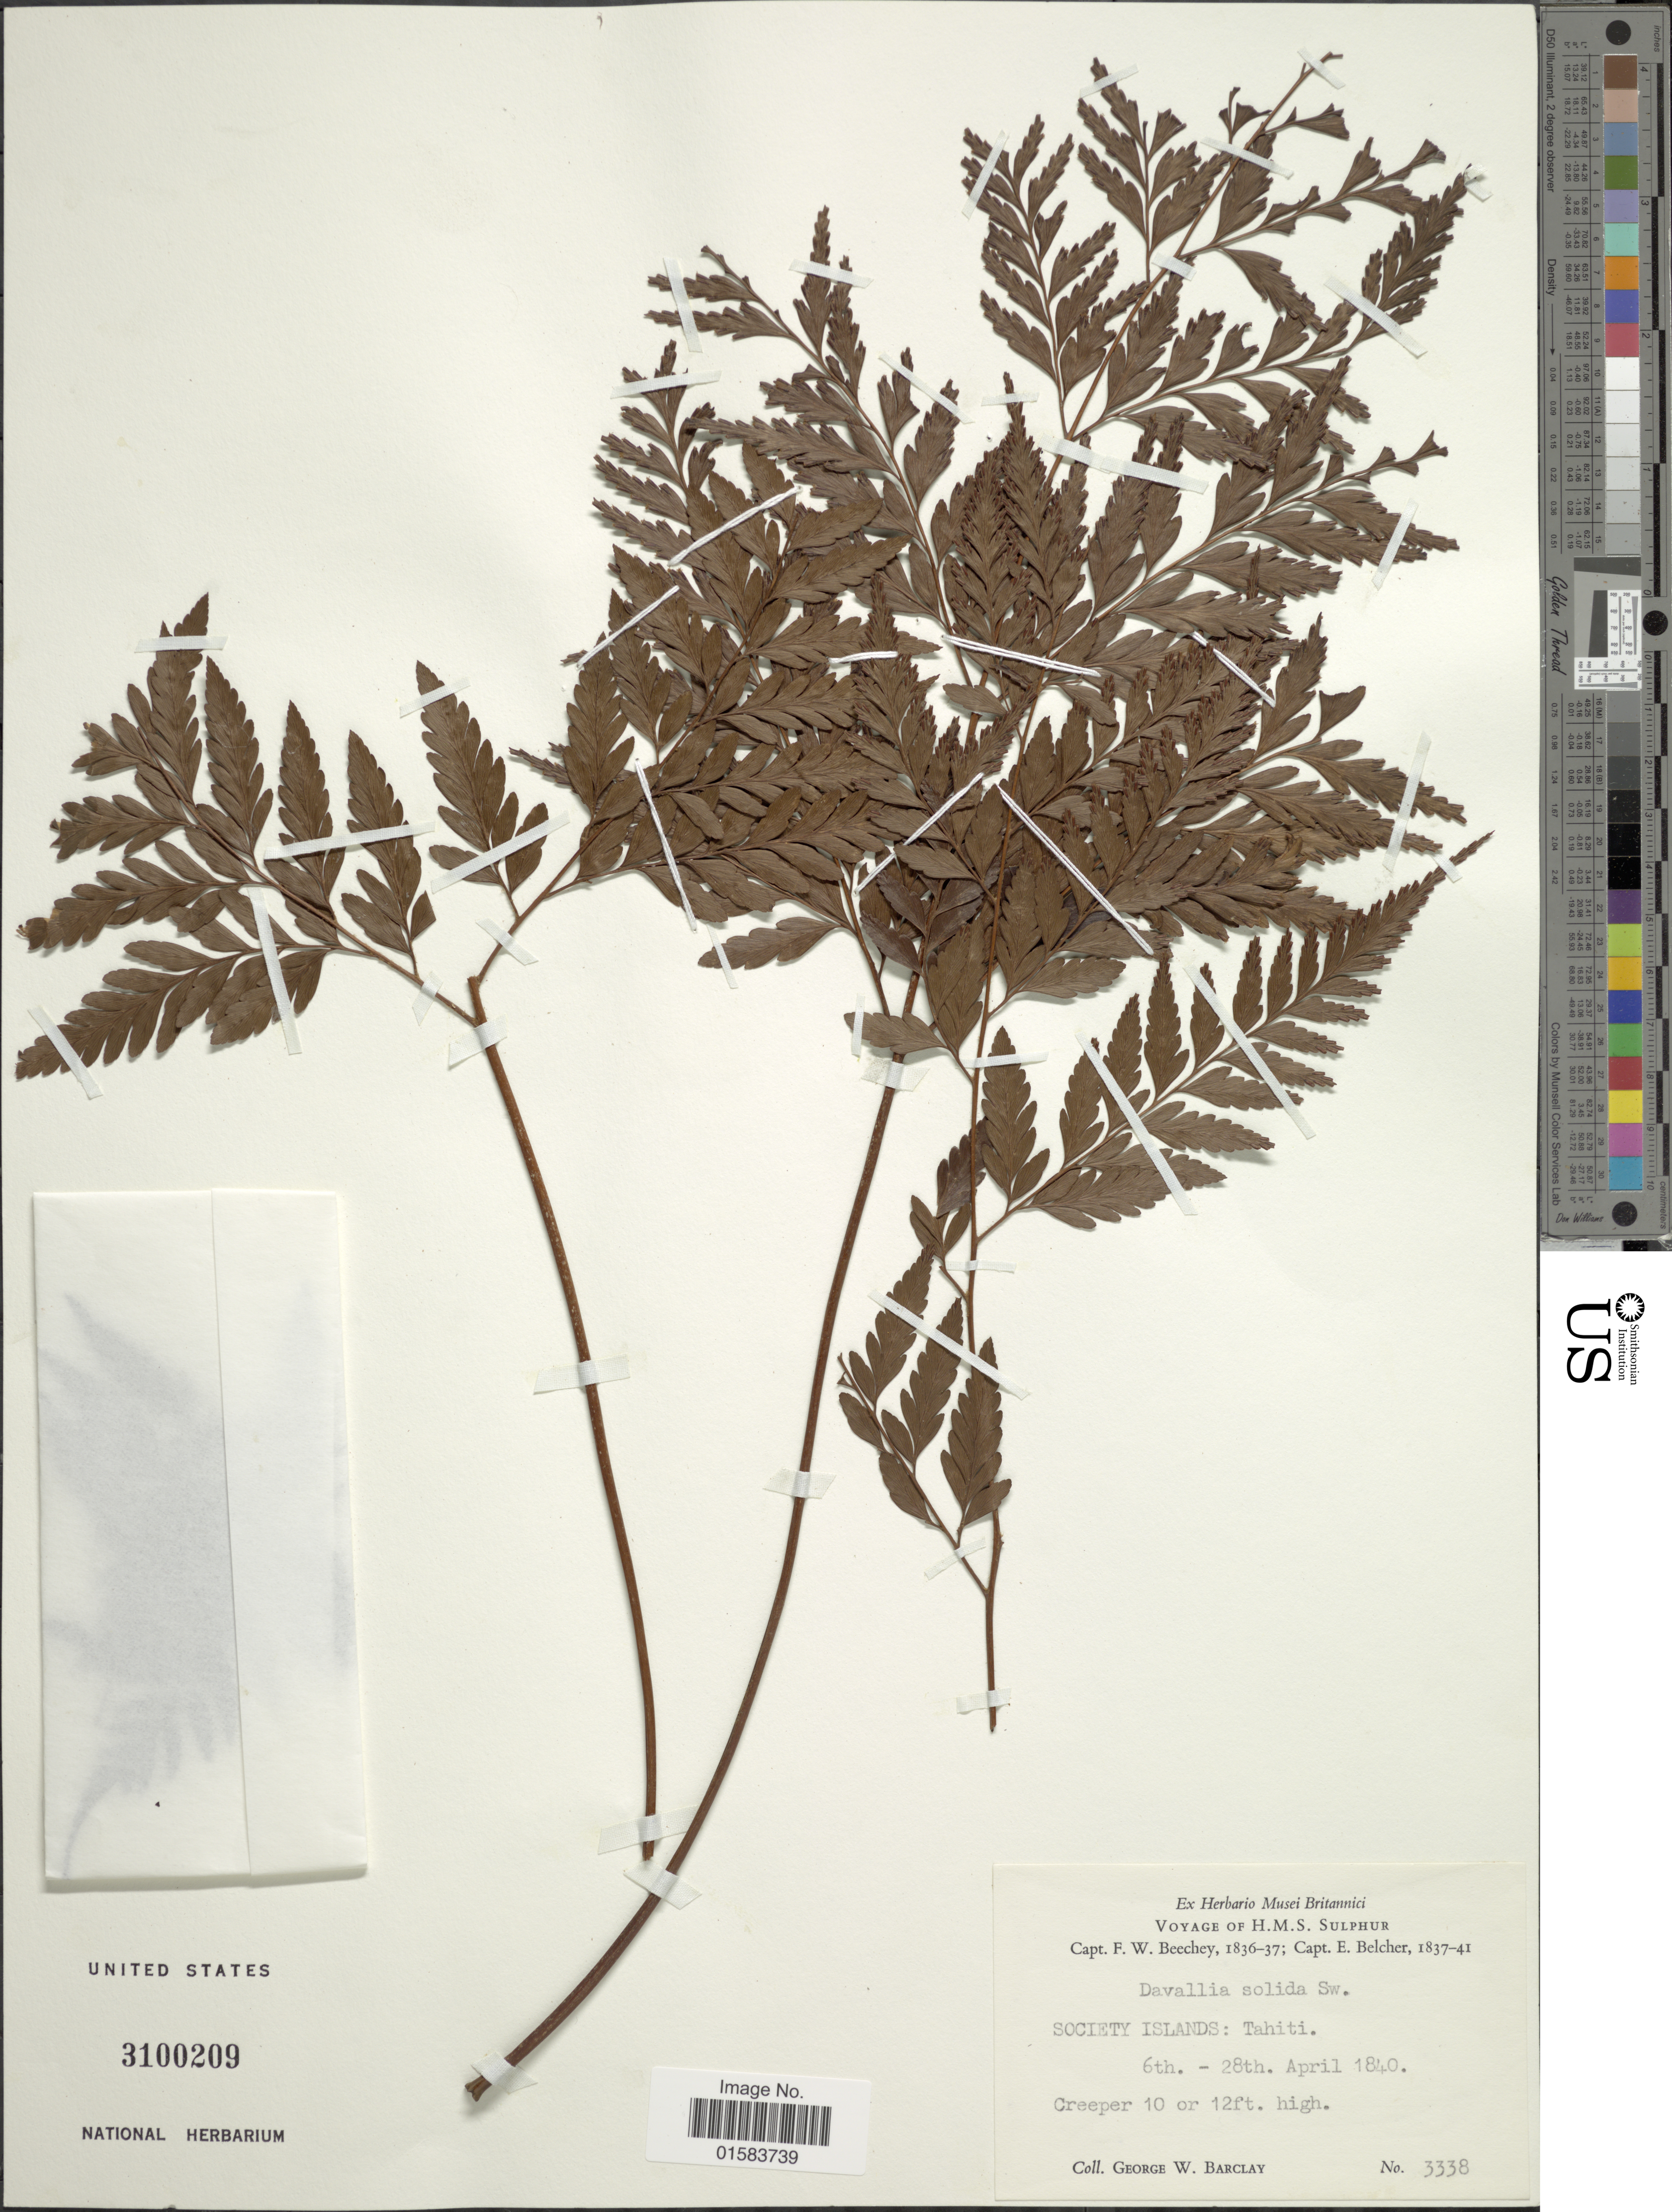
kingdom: Plantae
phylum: Tracheophyta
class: Polypodiopsida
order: Polypodiales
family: Davalliaceae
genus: Davallia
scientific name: Davallia solida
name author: (G. Forst.) Sw.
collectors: G. W. Barclay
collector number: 3338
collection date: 1840-04-06/1840-04-28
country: French Polynesia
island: Tahiti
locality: Society Islands, Tahiti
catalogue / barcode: US 3100209